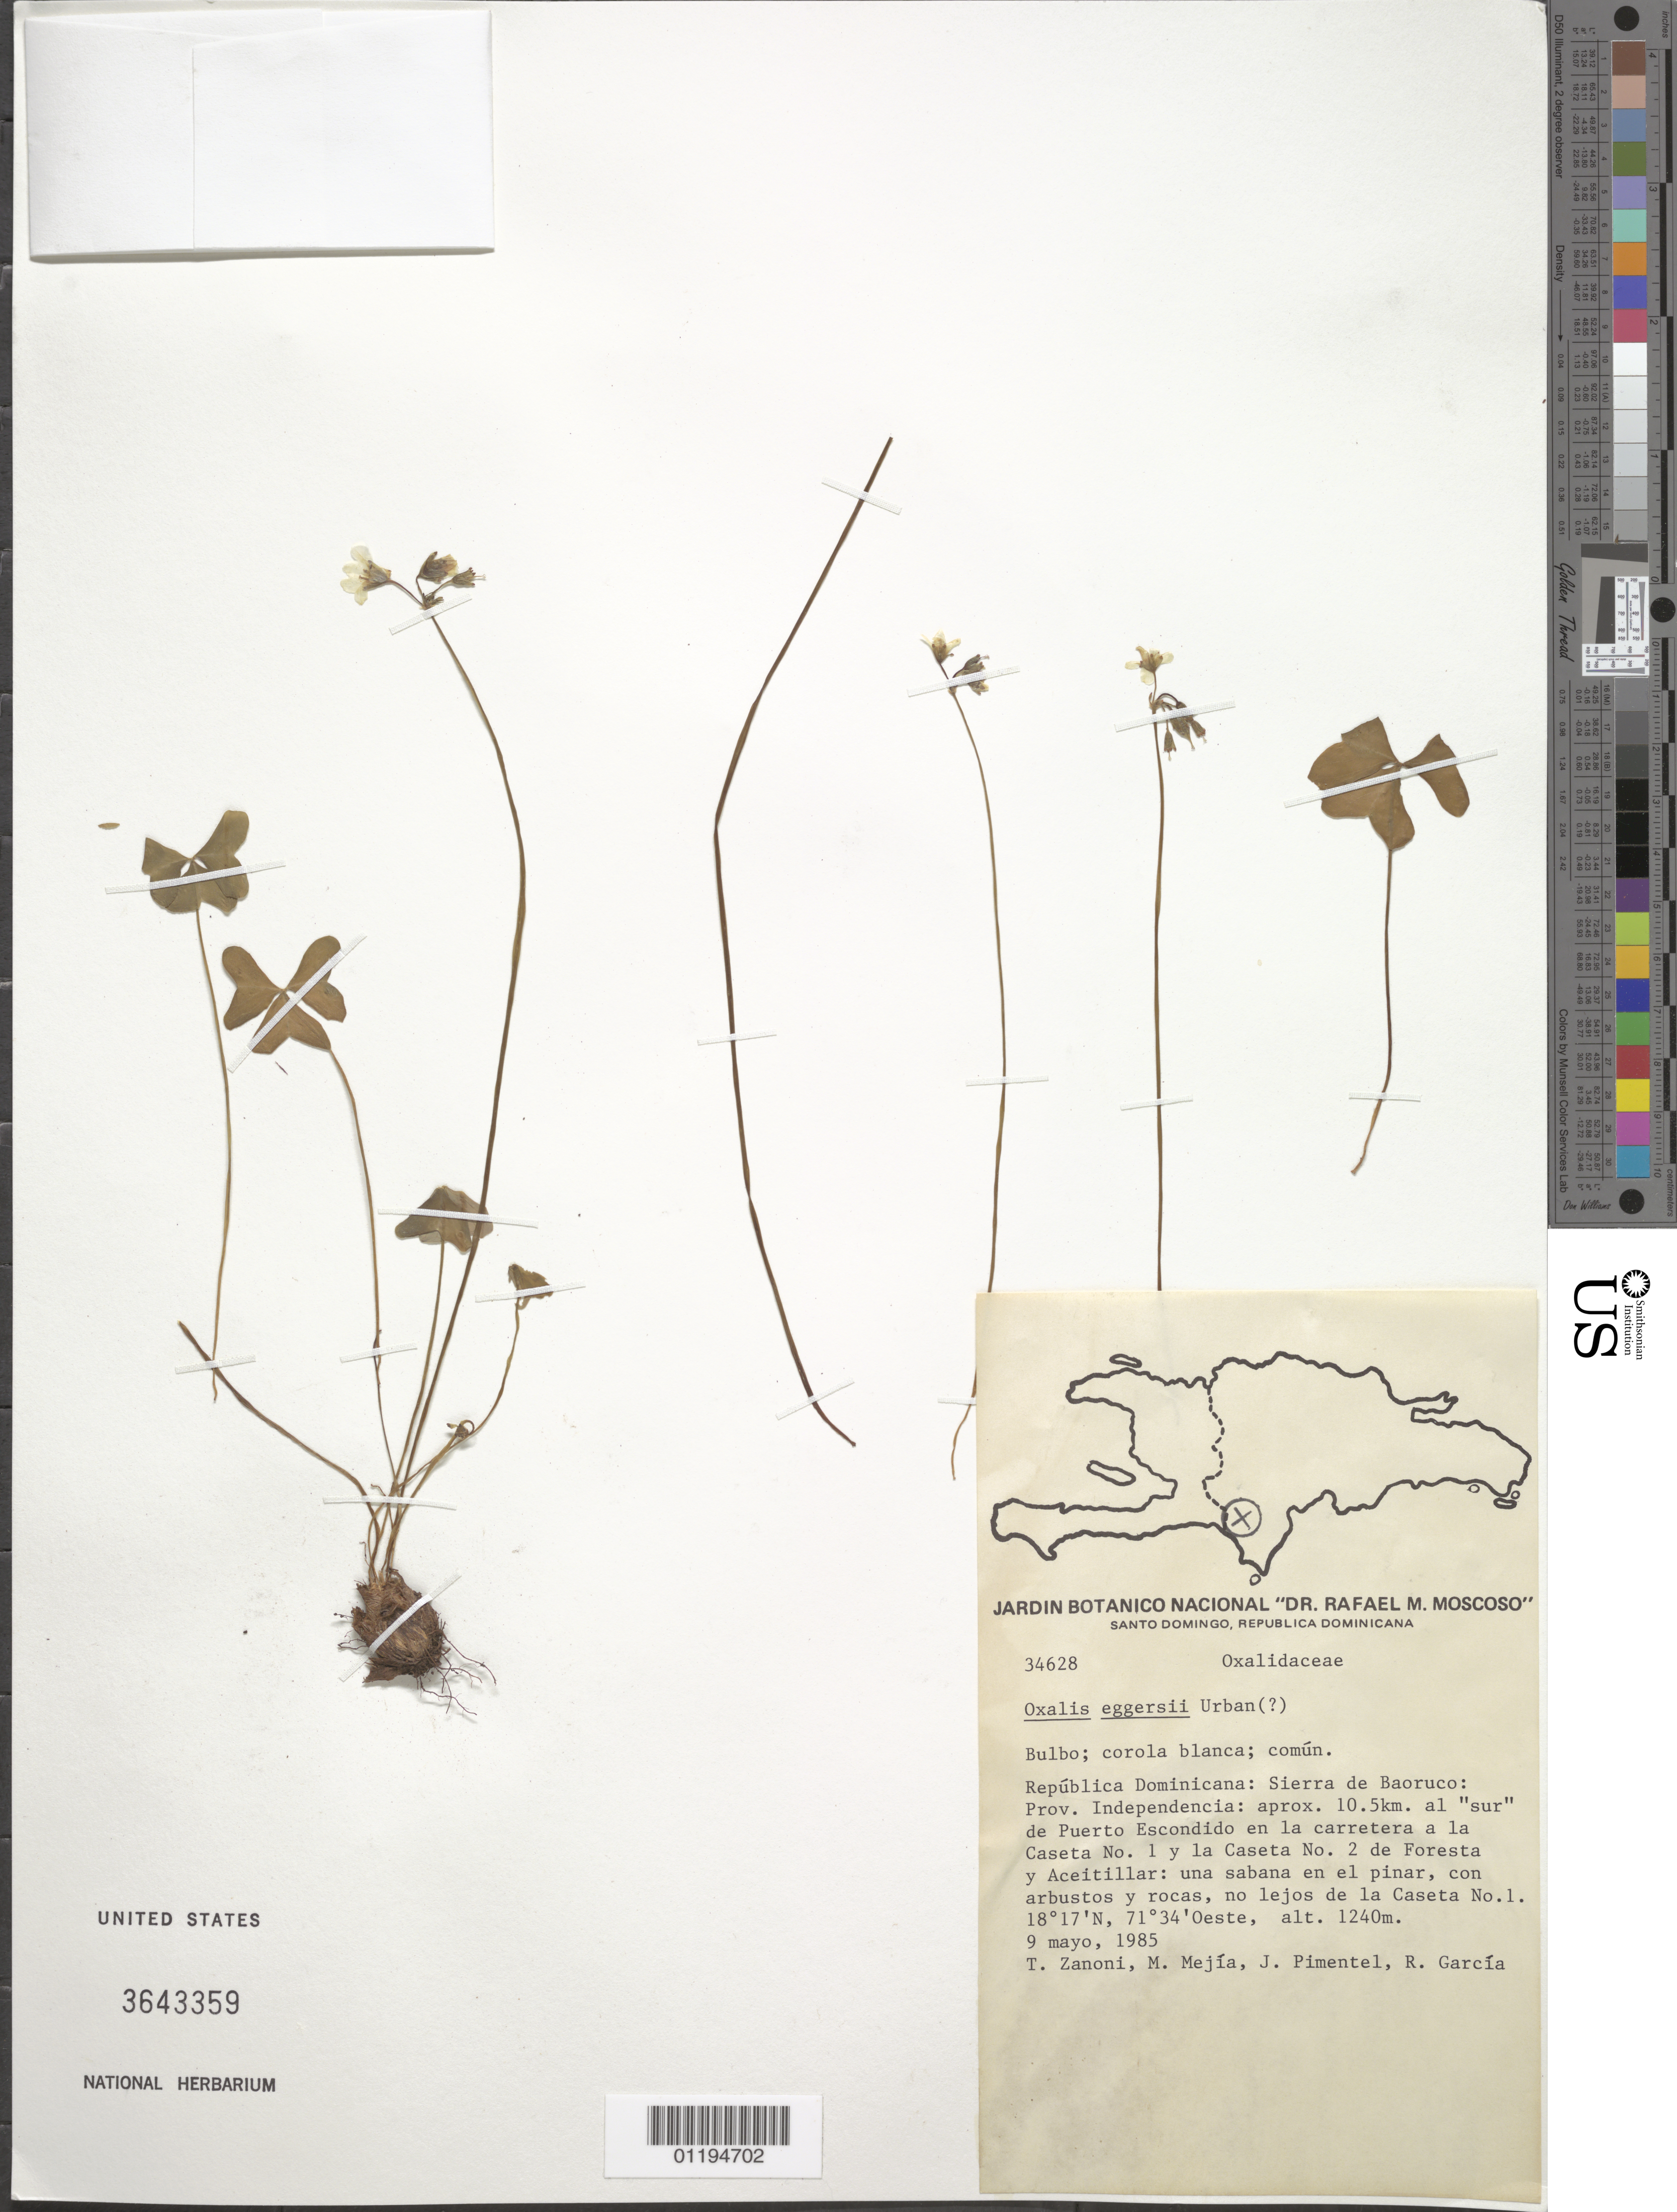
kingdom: Plantae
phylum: Tracheophyta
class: Magnoliopsida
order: Oxalidales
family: Oxalidaceae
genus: Oxalis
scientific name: Oxalis eggersii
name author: Urb.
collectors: T. A. Zanoni, M. Mejia, J. Pimental & R. Garcia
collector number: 34628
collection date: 1985-05-09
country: Dominican Republic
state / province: Independencia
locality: Sierra de Baoruco. about 10.5 km to the S of Puerto Escondido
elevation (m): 1240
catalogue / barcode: US 3643359